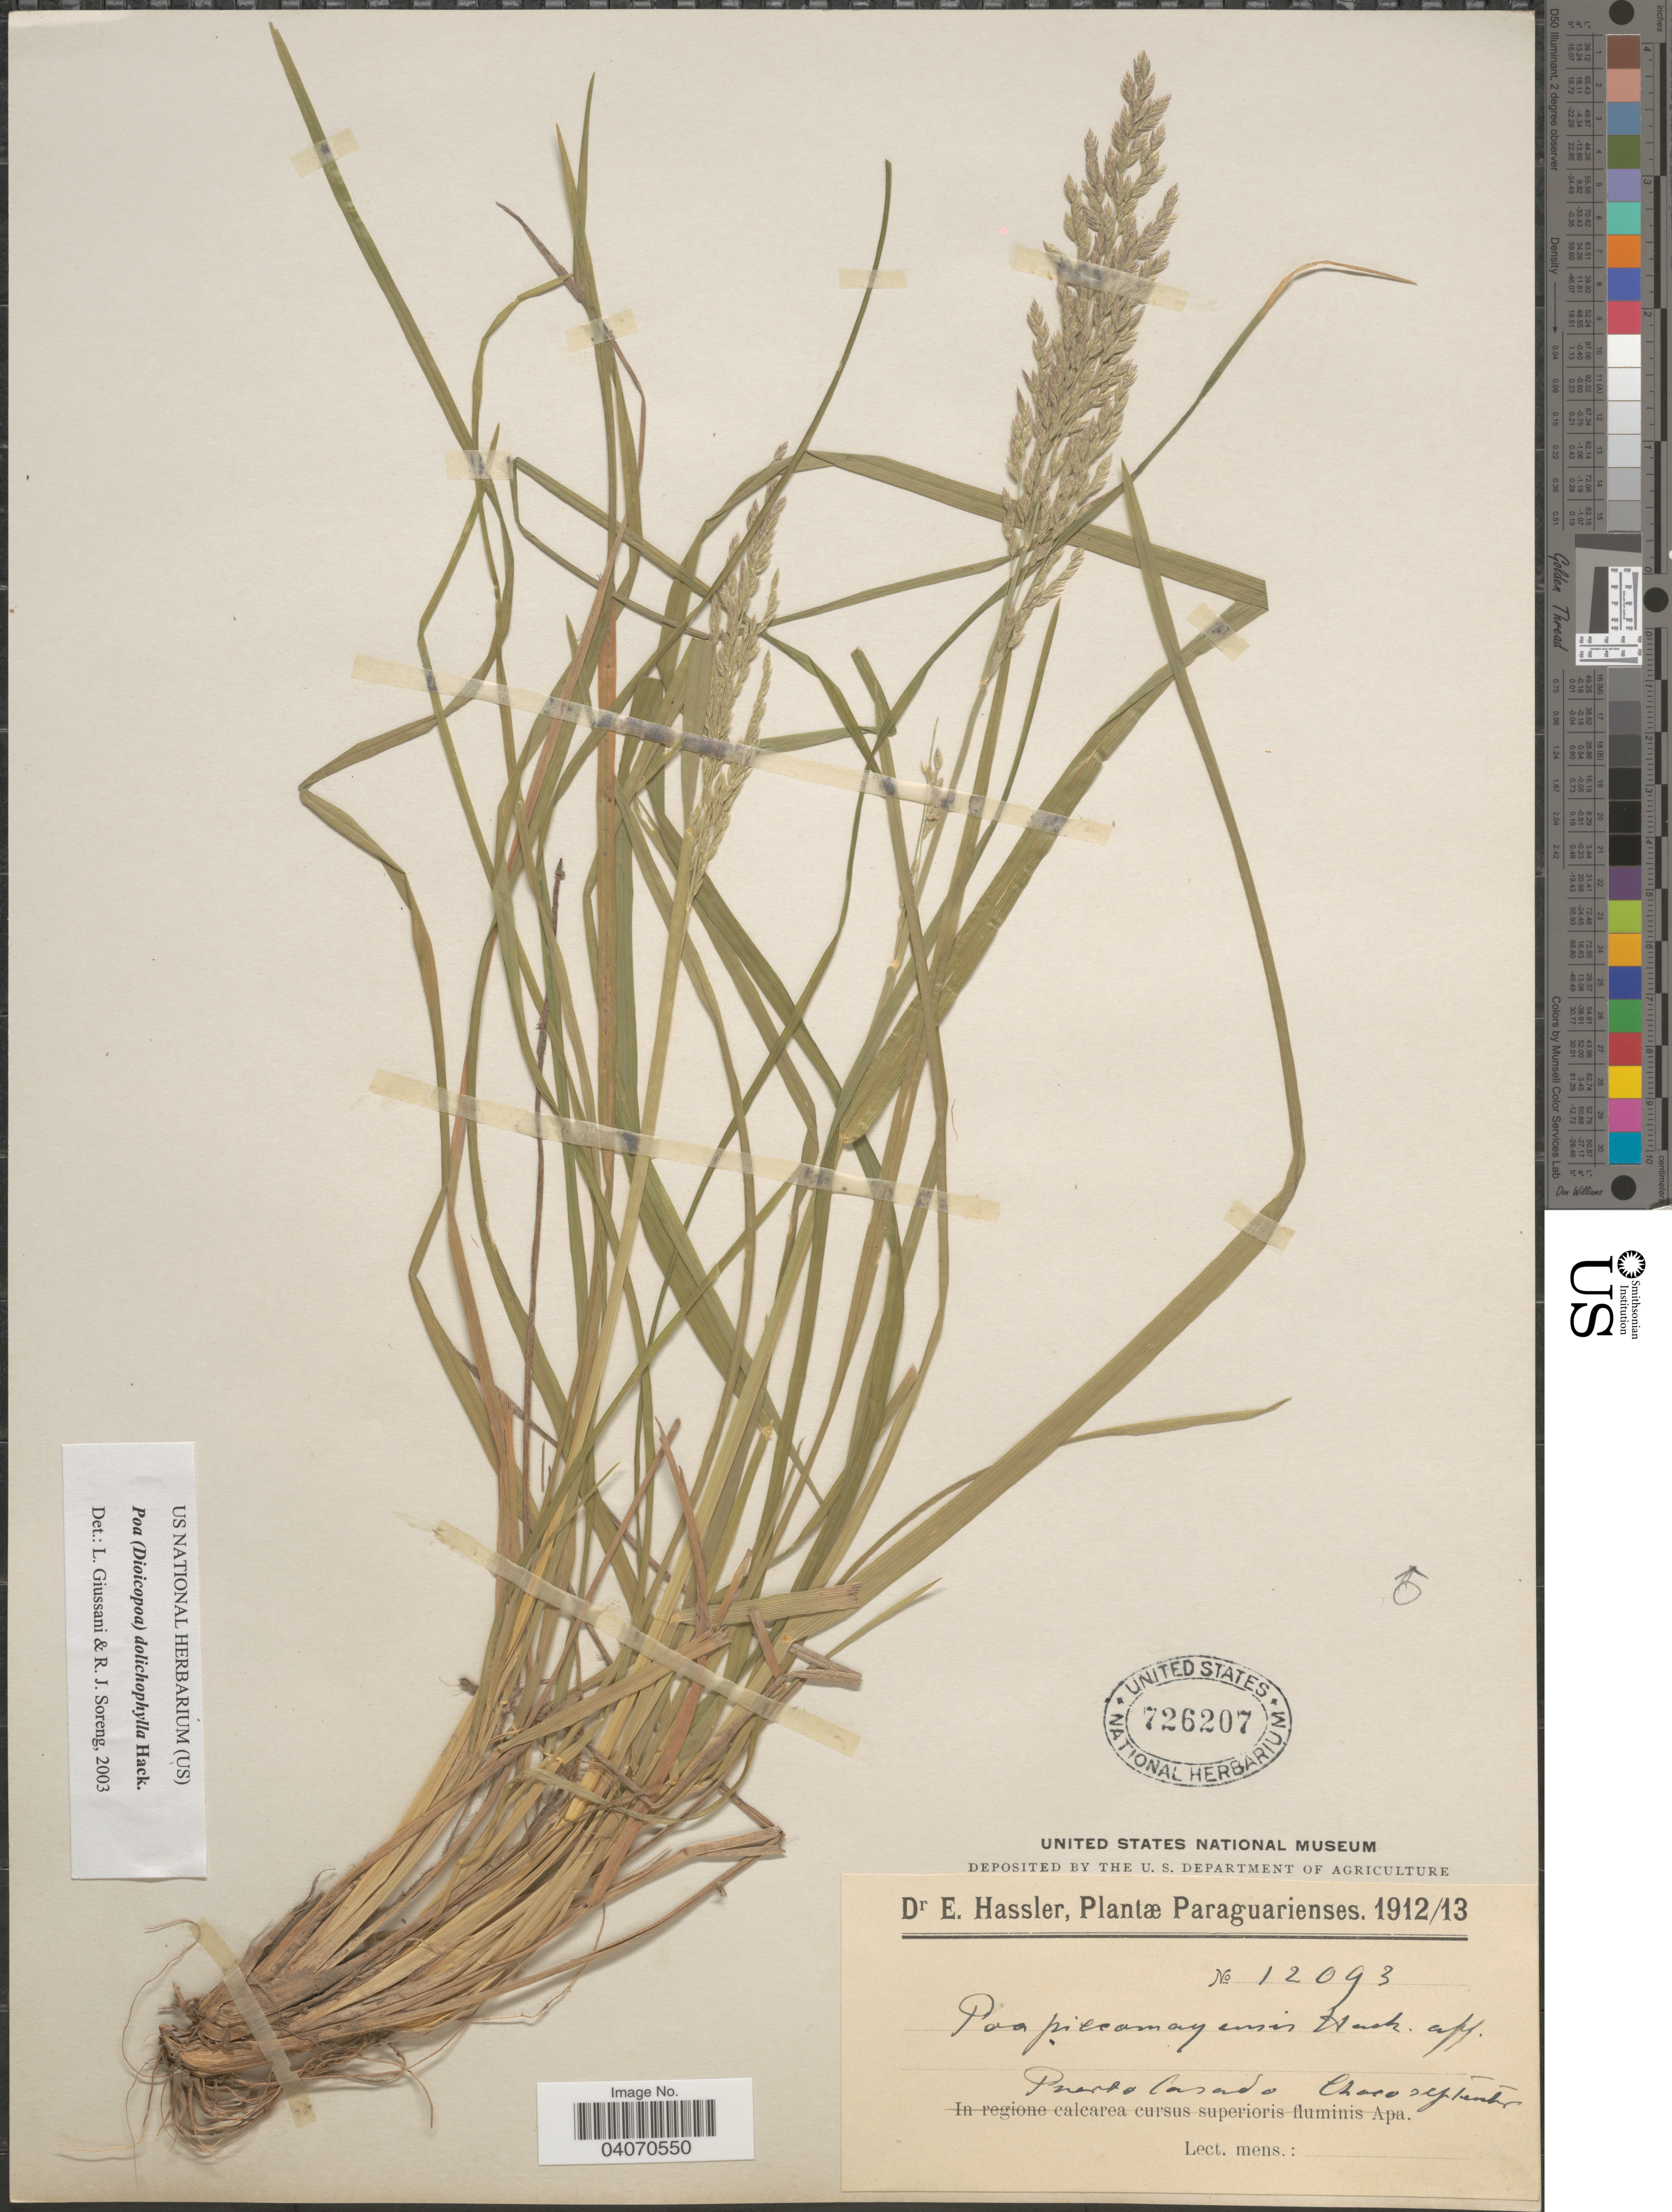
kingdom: Plantae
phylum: Tracheophyta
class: Liliopsida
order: Poales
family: Poaceae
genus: Poa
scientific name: Poa dolichophylla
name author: Hack.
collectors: E. Hassler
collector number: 12093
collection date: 1912-09/1913-09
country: Paraguay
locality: Puerto Casado. Chaco.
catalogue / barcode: US 726207